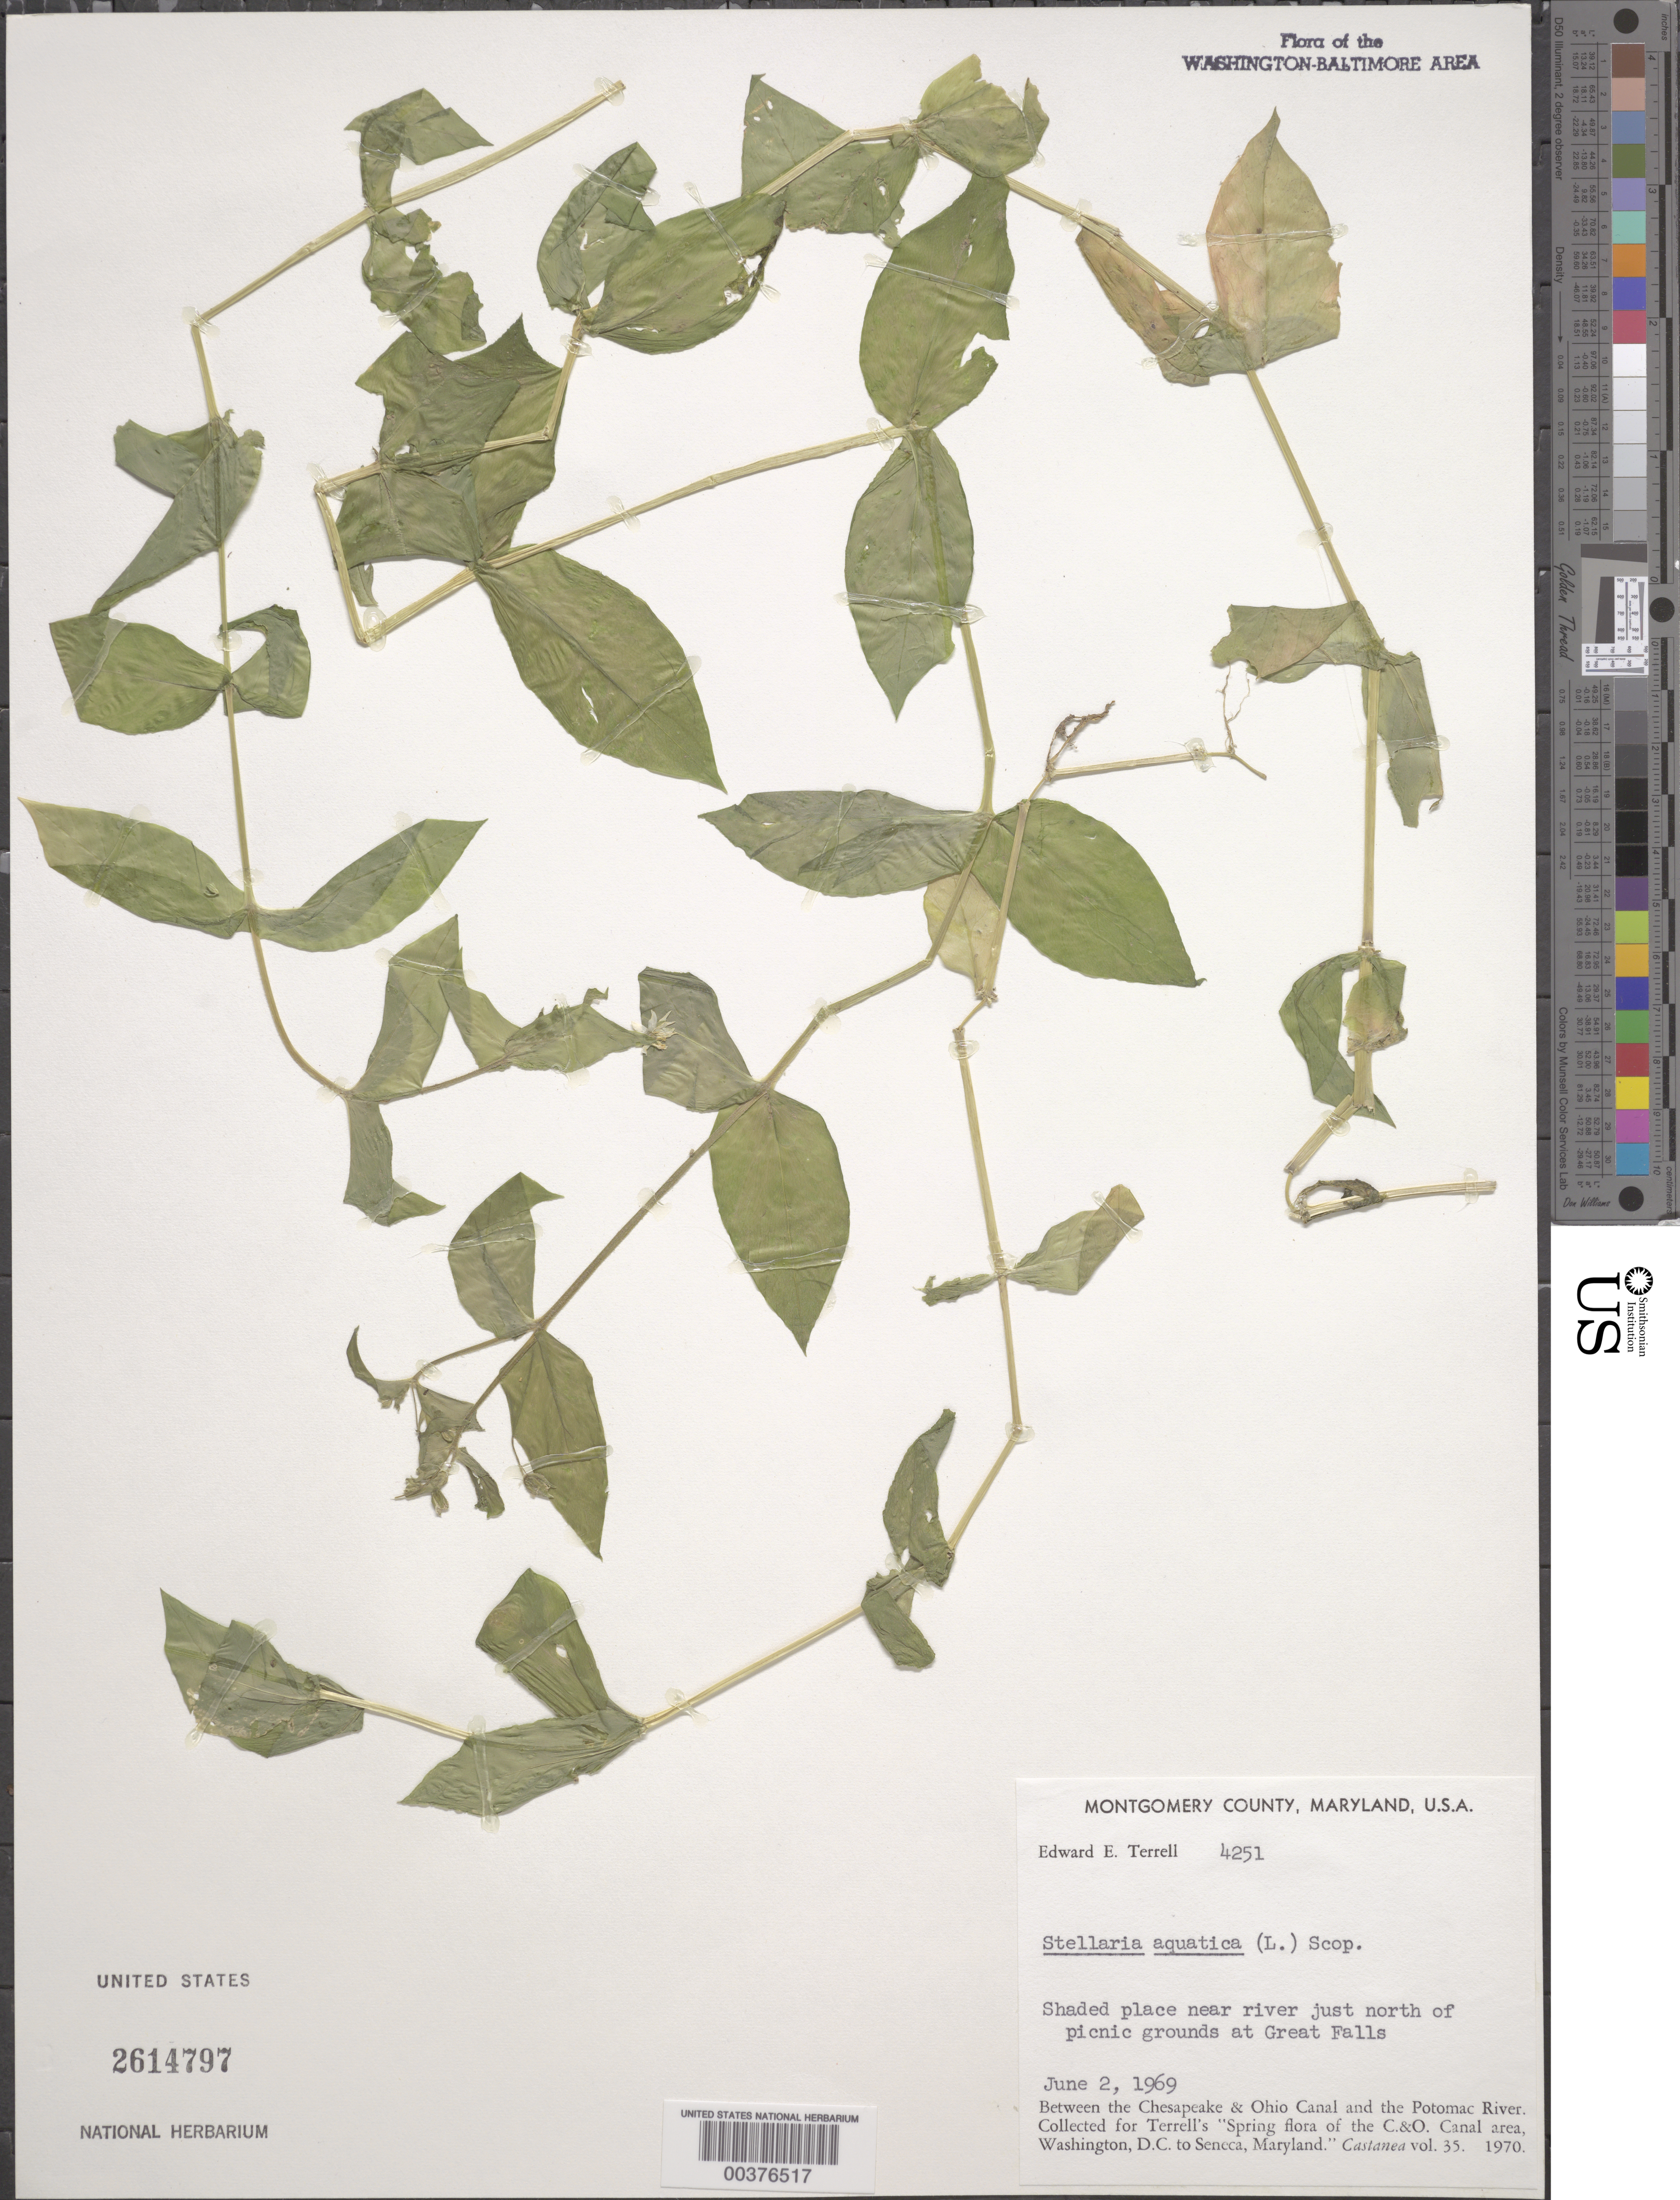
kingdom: Plantae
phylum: Tracheophyta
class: Magnoliopsida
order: Caryophyllales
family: Caryophyllaceae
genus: Myosoton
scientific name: Myosoton aquaticum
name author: (L.) Moench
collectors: E. E. Terrell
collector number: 4251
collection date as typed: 02 Jun 1969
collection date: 1969-06-02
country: United States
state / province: Maryland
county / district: Montgomery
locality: Great Falls C. & O. Canal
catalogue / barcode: US 2614797